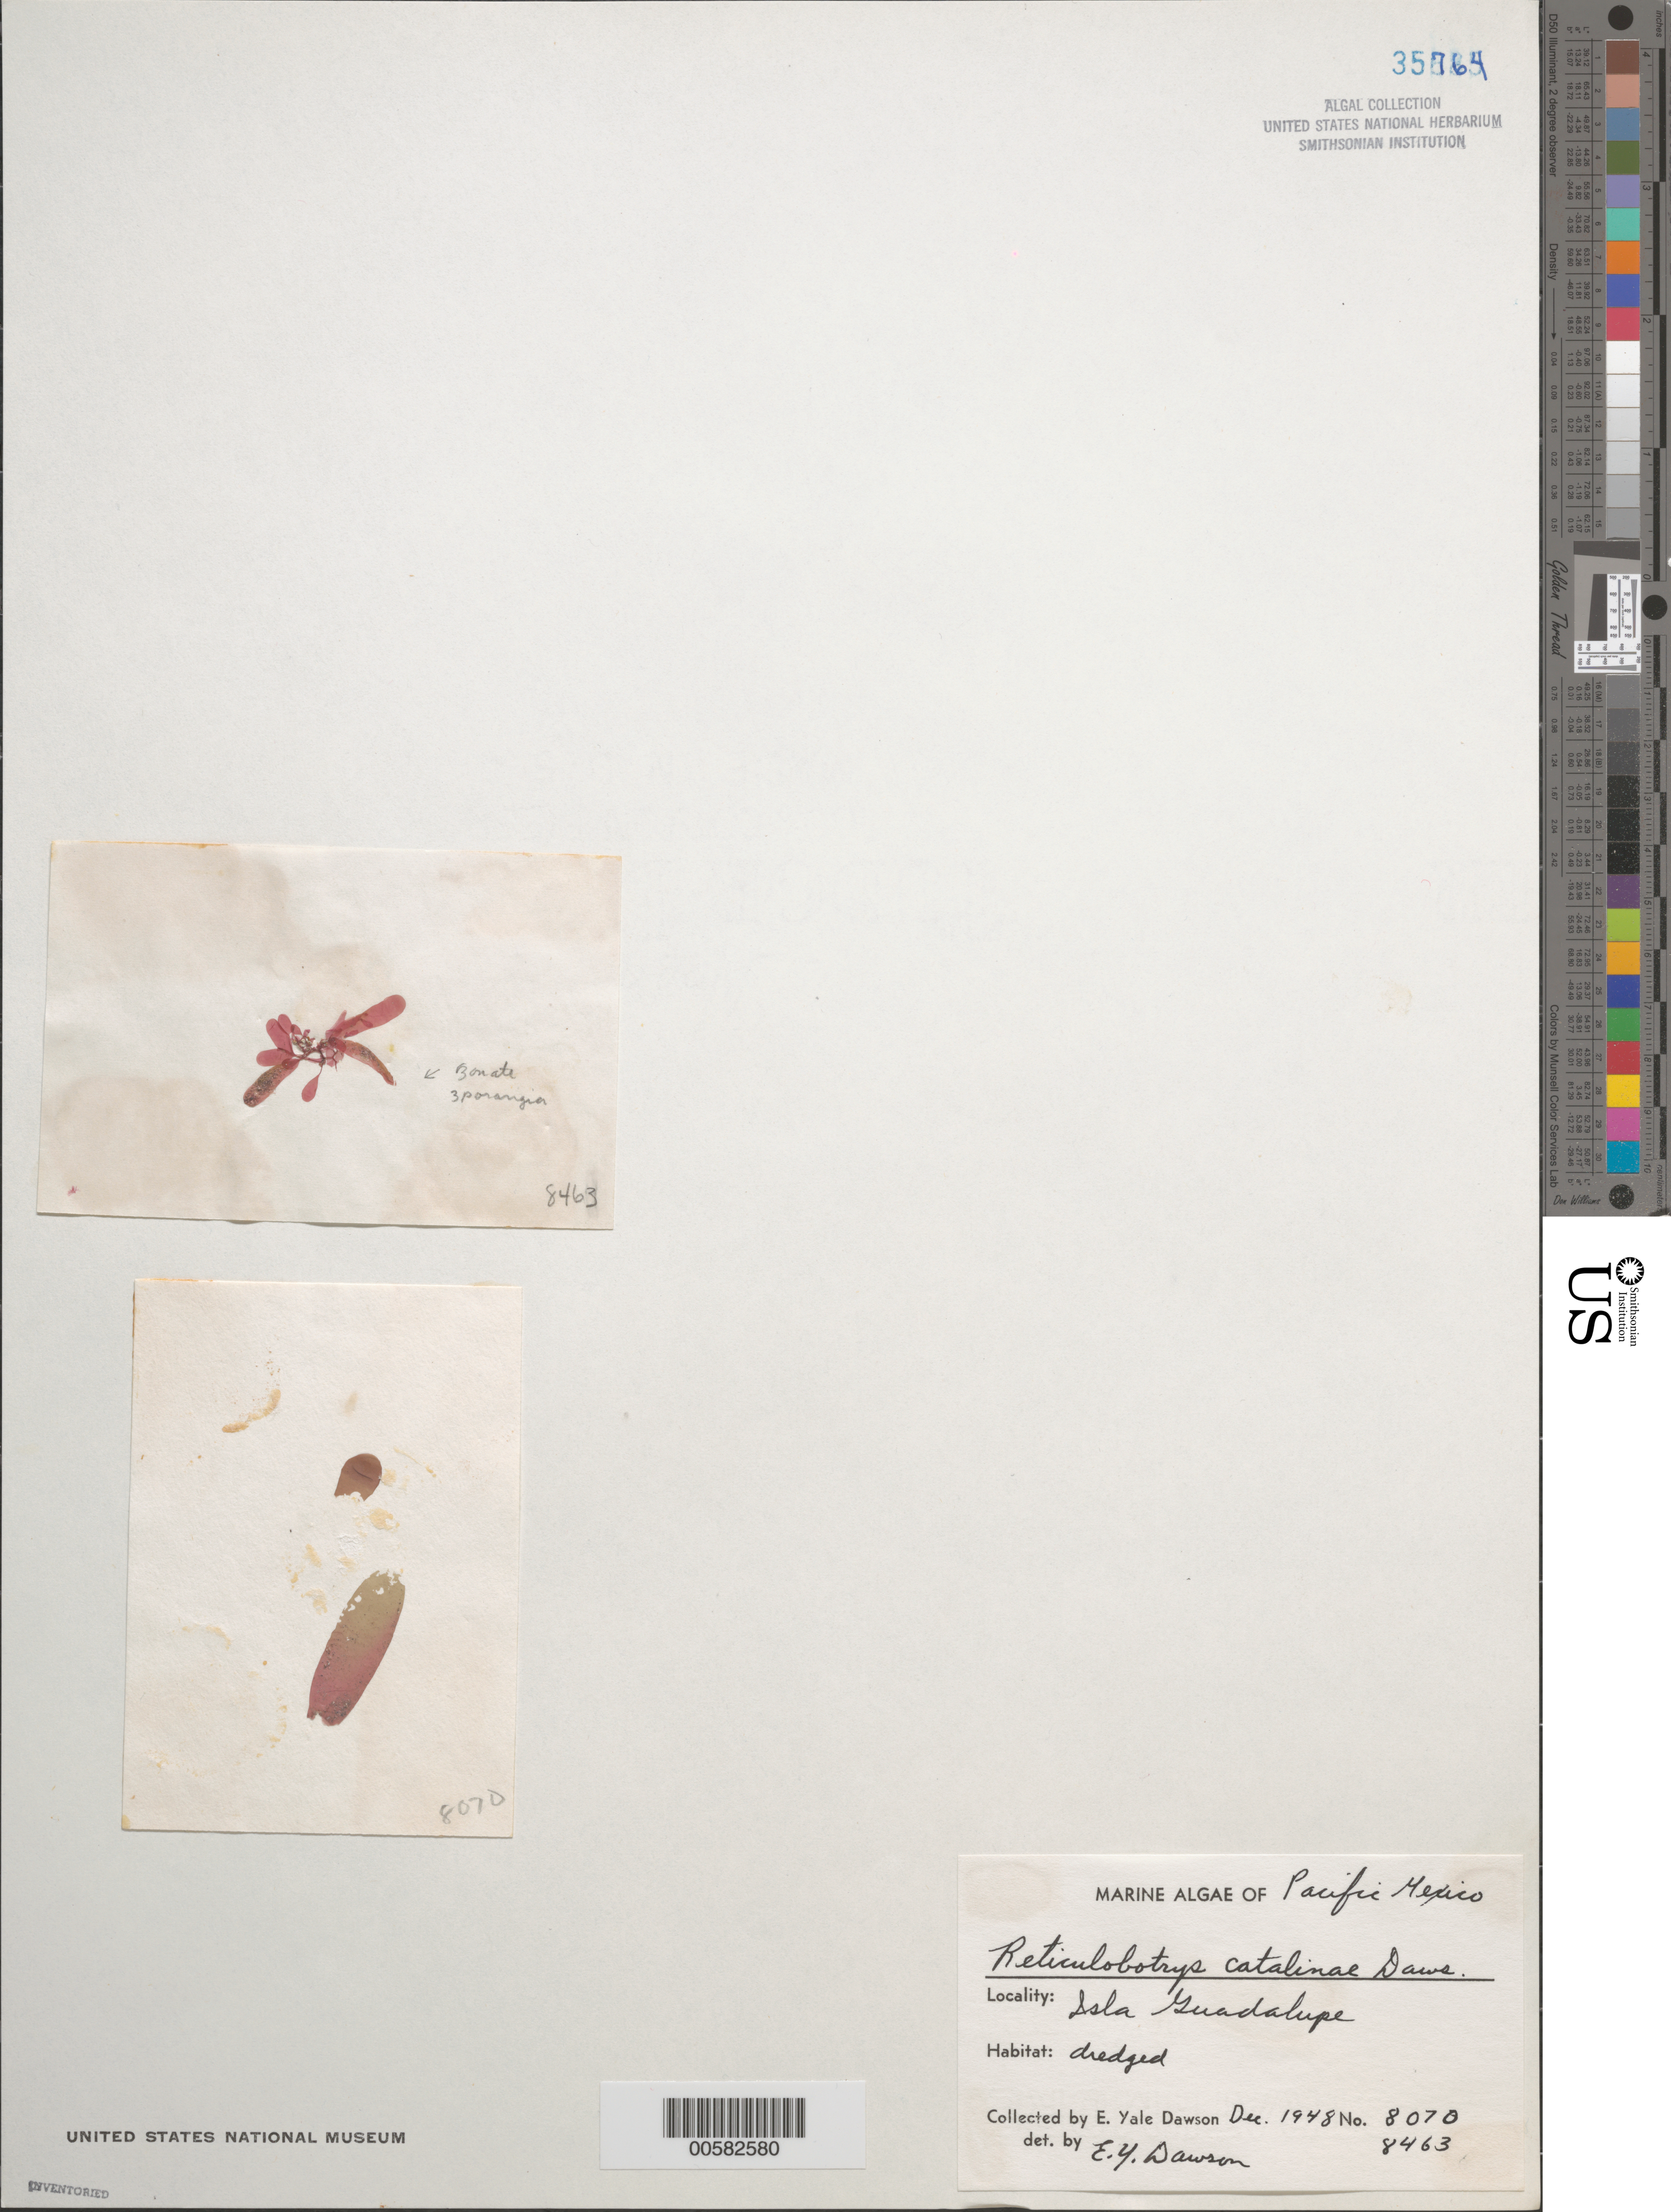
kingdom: Plantae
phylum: Rhodophyta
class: Florideophyceae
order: Gigartinales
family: Areschougiaceae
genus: Reticulobotrys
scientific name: Reticulobotrys catalinae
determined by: Dawson, E. Y.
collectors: E. Y. Dawson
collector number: EYD 8070 & EYD 8463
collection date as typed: Dec 1948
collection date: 1948-12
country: Mexico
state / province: Baja California Norte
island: Isla Guadalupe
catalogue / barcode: US 35764